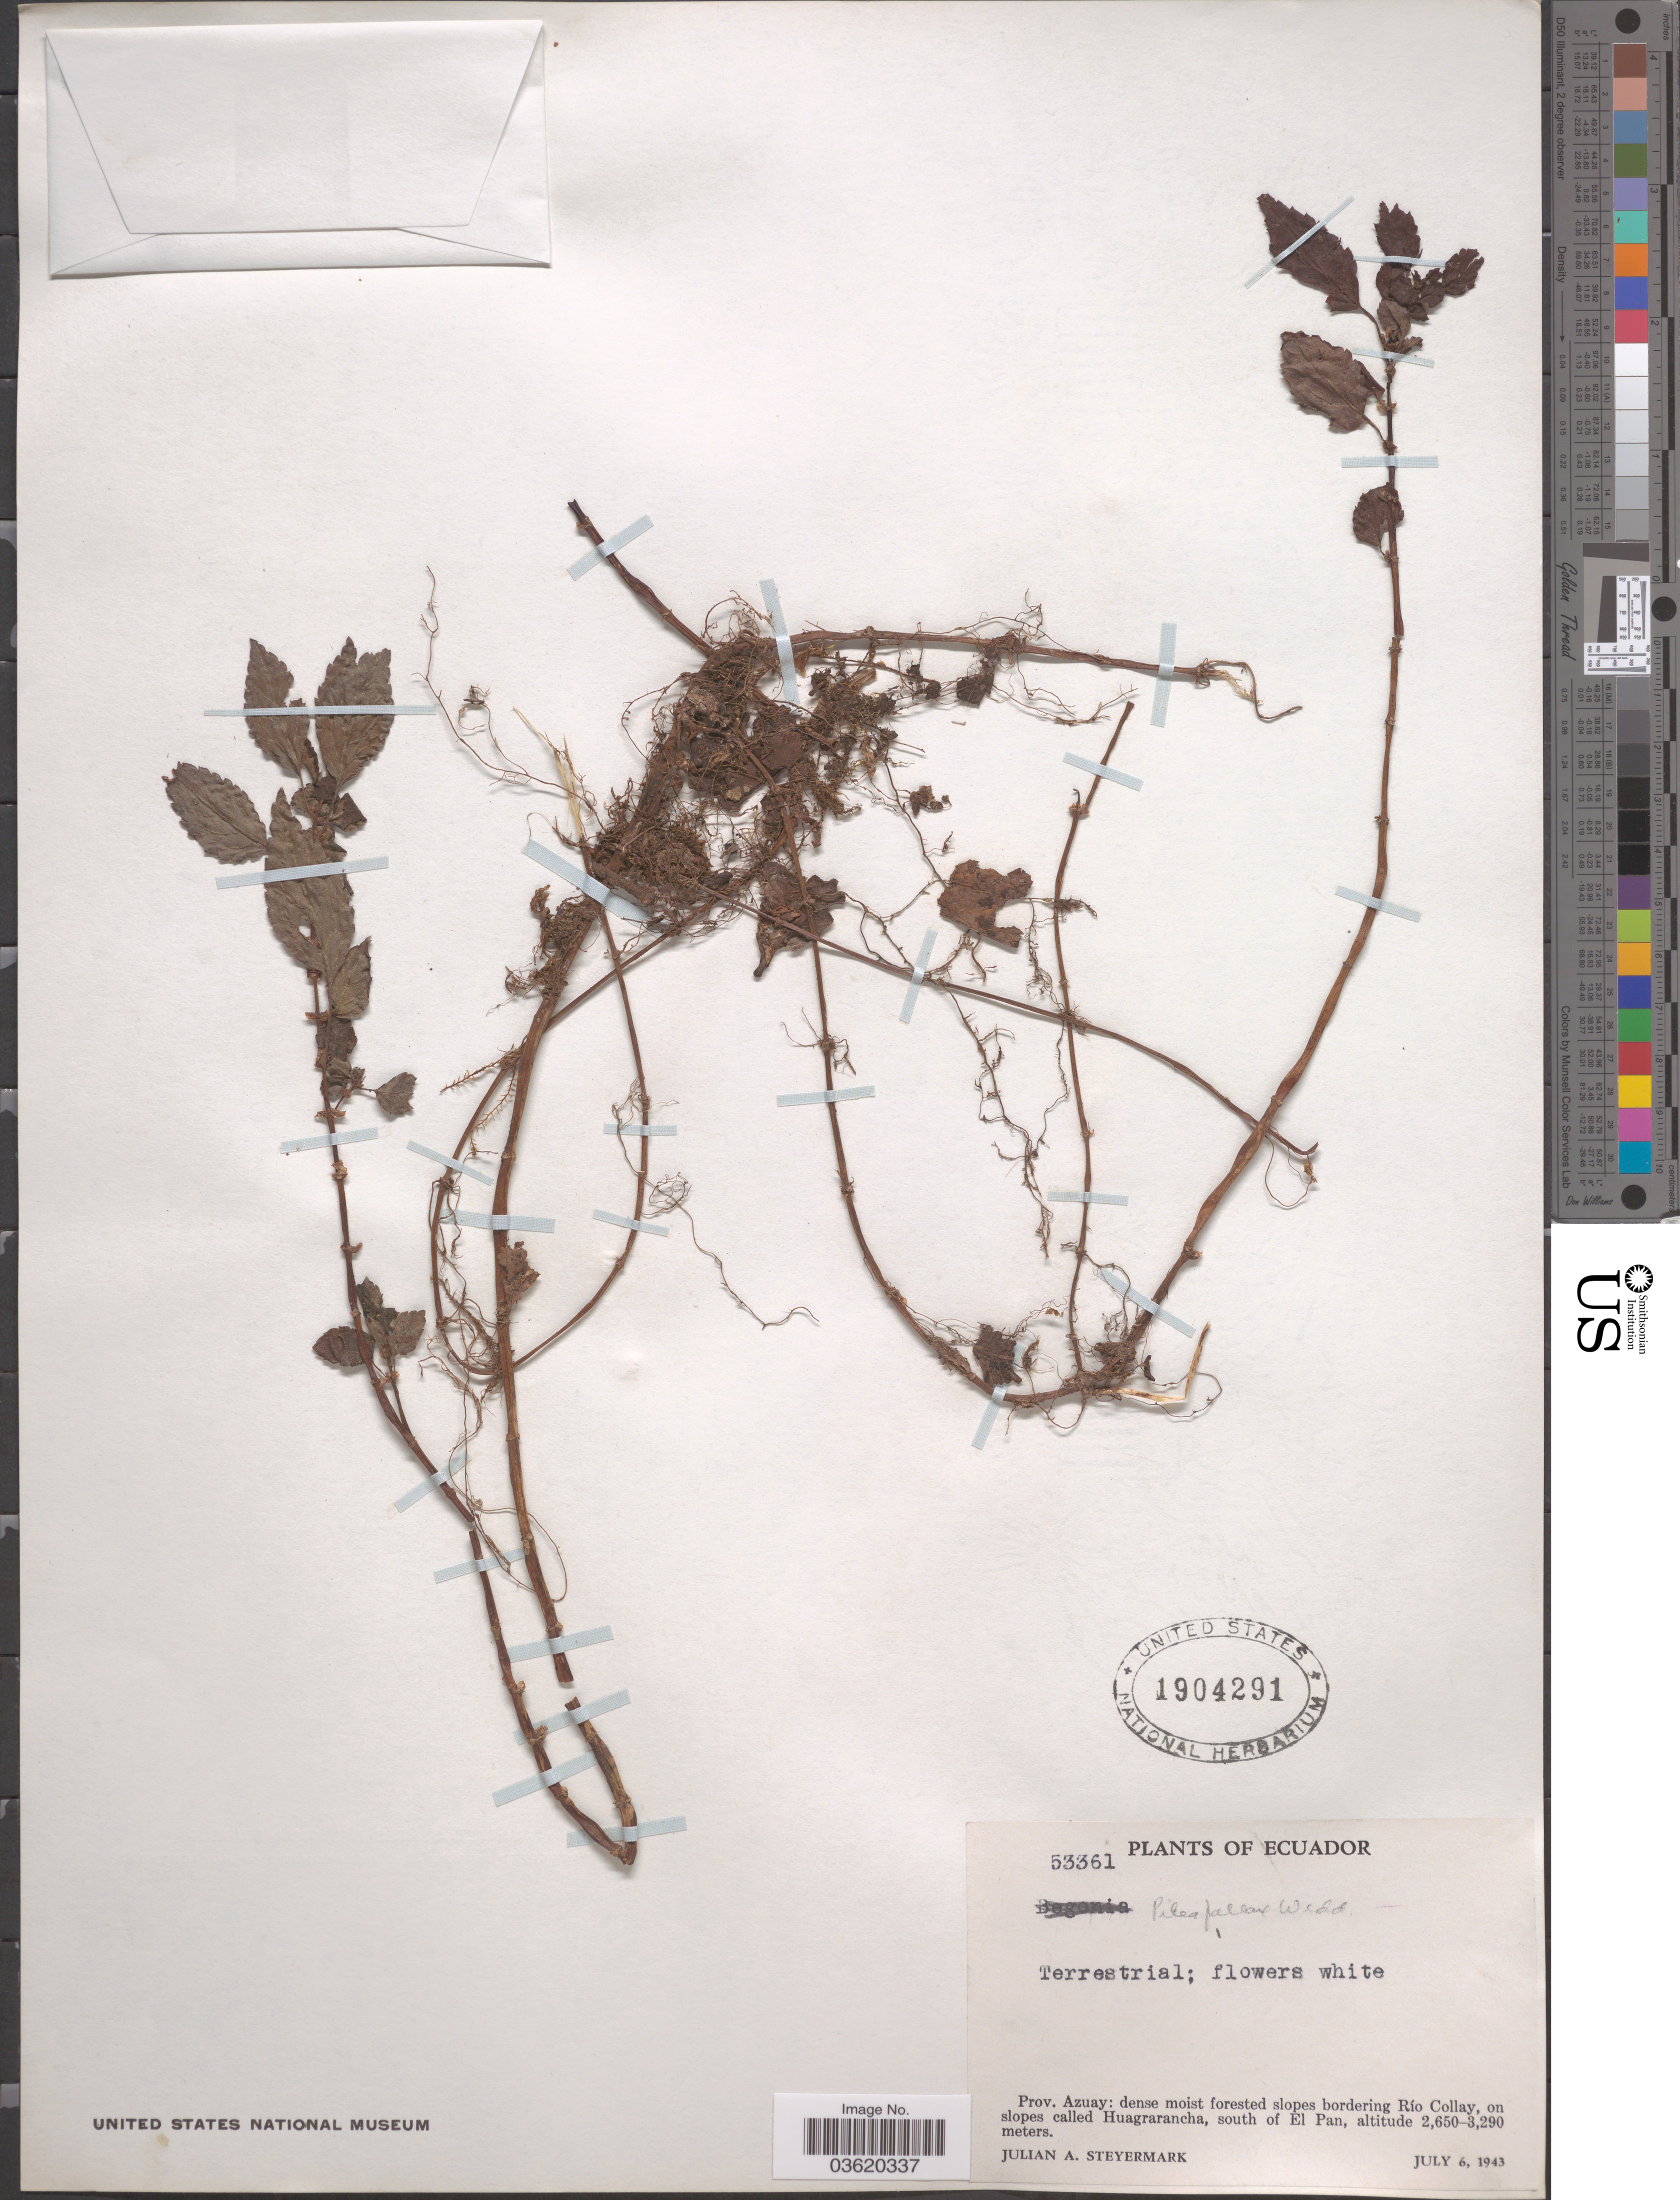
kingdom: Plantae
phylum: Tracheophyta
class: Magnoliopsida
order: Rosales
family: Urticaceae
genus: Pilea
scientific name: Pilea fallax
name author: Wedd.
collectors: J. Steyermark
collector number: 53361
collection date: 1943-07-06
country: Ecuador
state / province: Azuay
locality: Dense moist forested slopes bordering Río Collay, on slopes called Huagrarancha, south of El Pan.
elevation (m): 2650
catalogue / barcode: US 1904291